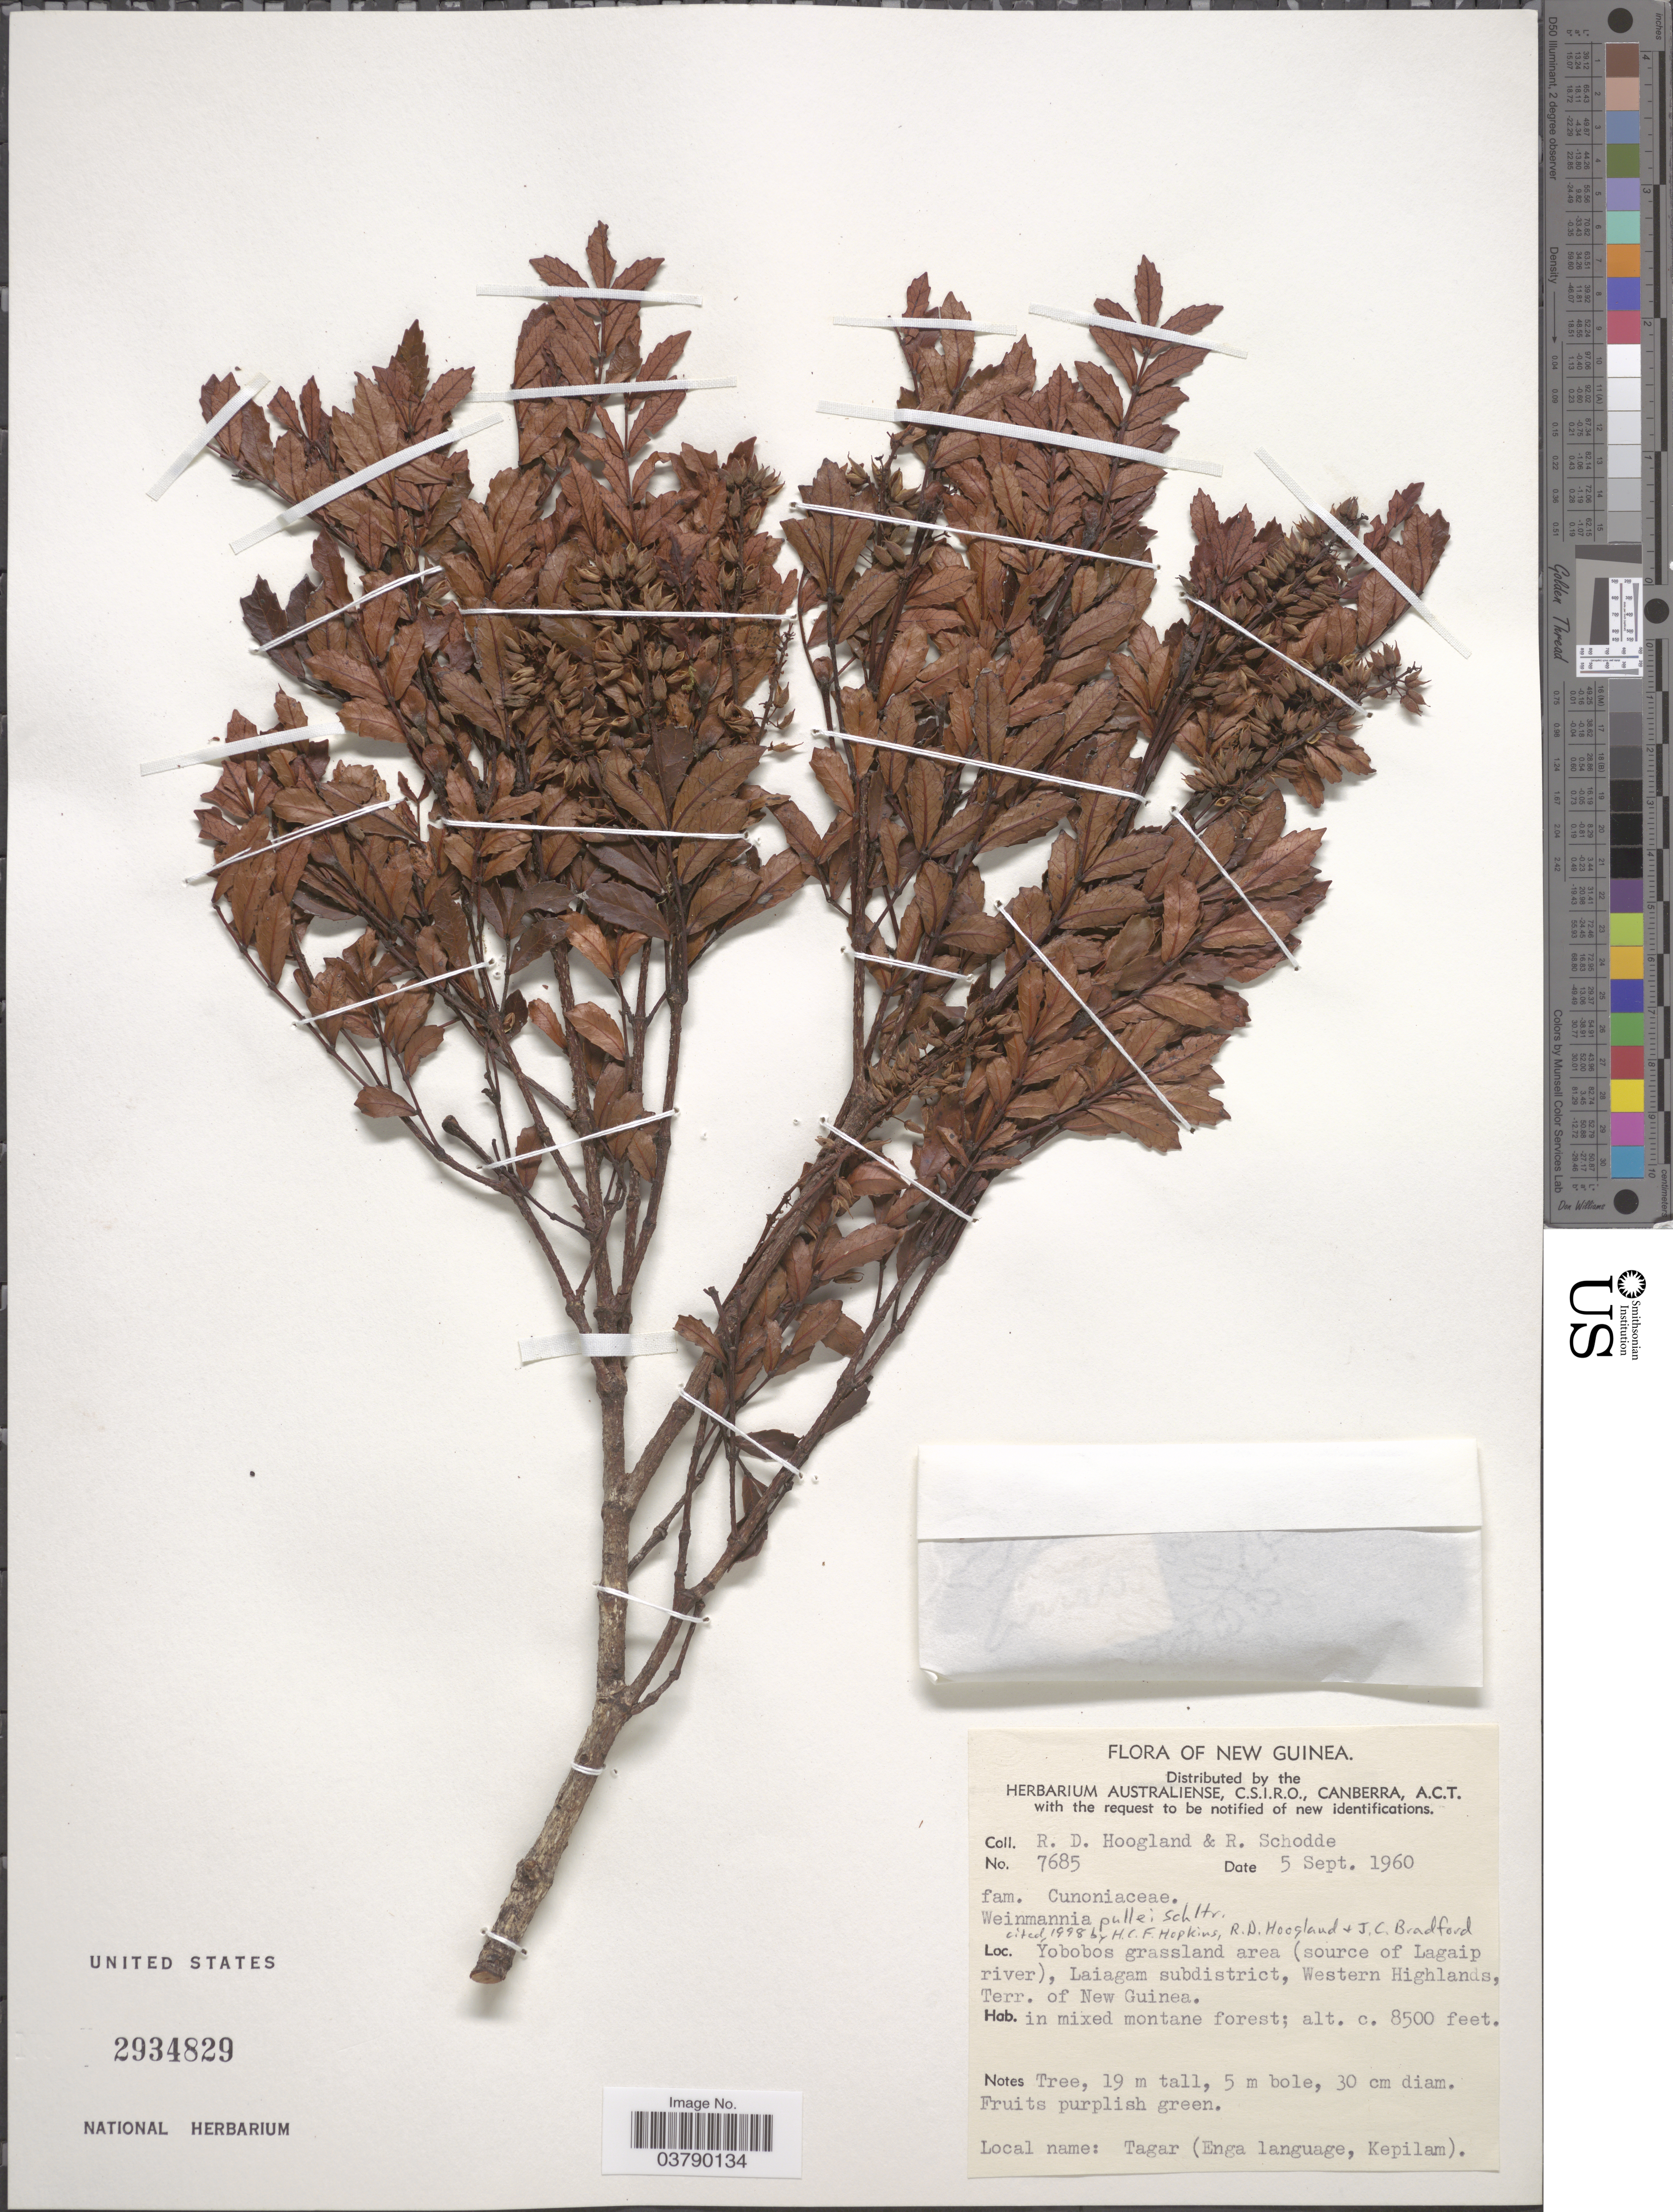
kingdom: Plantae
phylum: Tracheophyta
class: Magnoliopsida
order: Oxalidales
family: Cunoniaceae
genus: Pterophylla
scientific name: Pterophylla pullei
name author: (Schltr.) Pillon & H.C. Hopkins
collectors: R. D. Hoogland & R. Schodde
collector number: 7685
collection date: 1960-09-05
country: Papua New Guinea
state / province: Western Highlands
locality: Yobobos grassland area (source of Lagaip river), Laiagam subdistrict, Western Highlands, Terr. of New Guinea.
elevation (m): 2591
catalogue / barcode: US 2934829